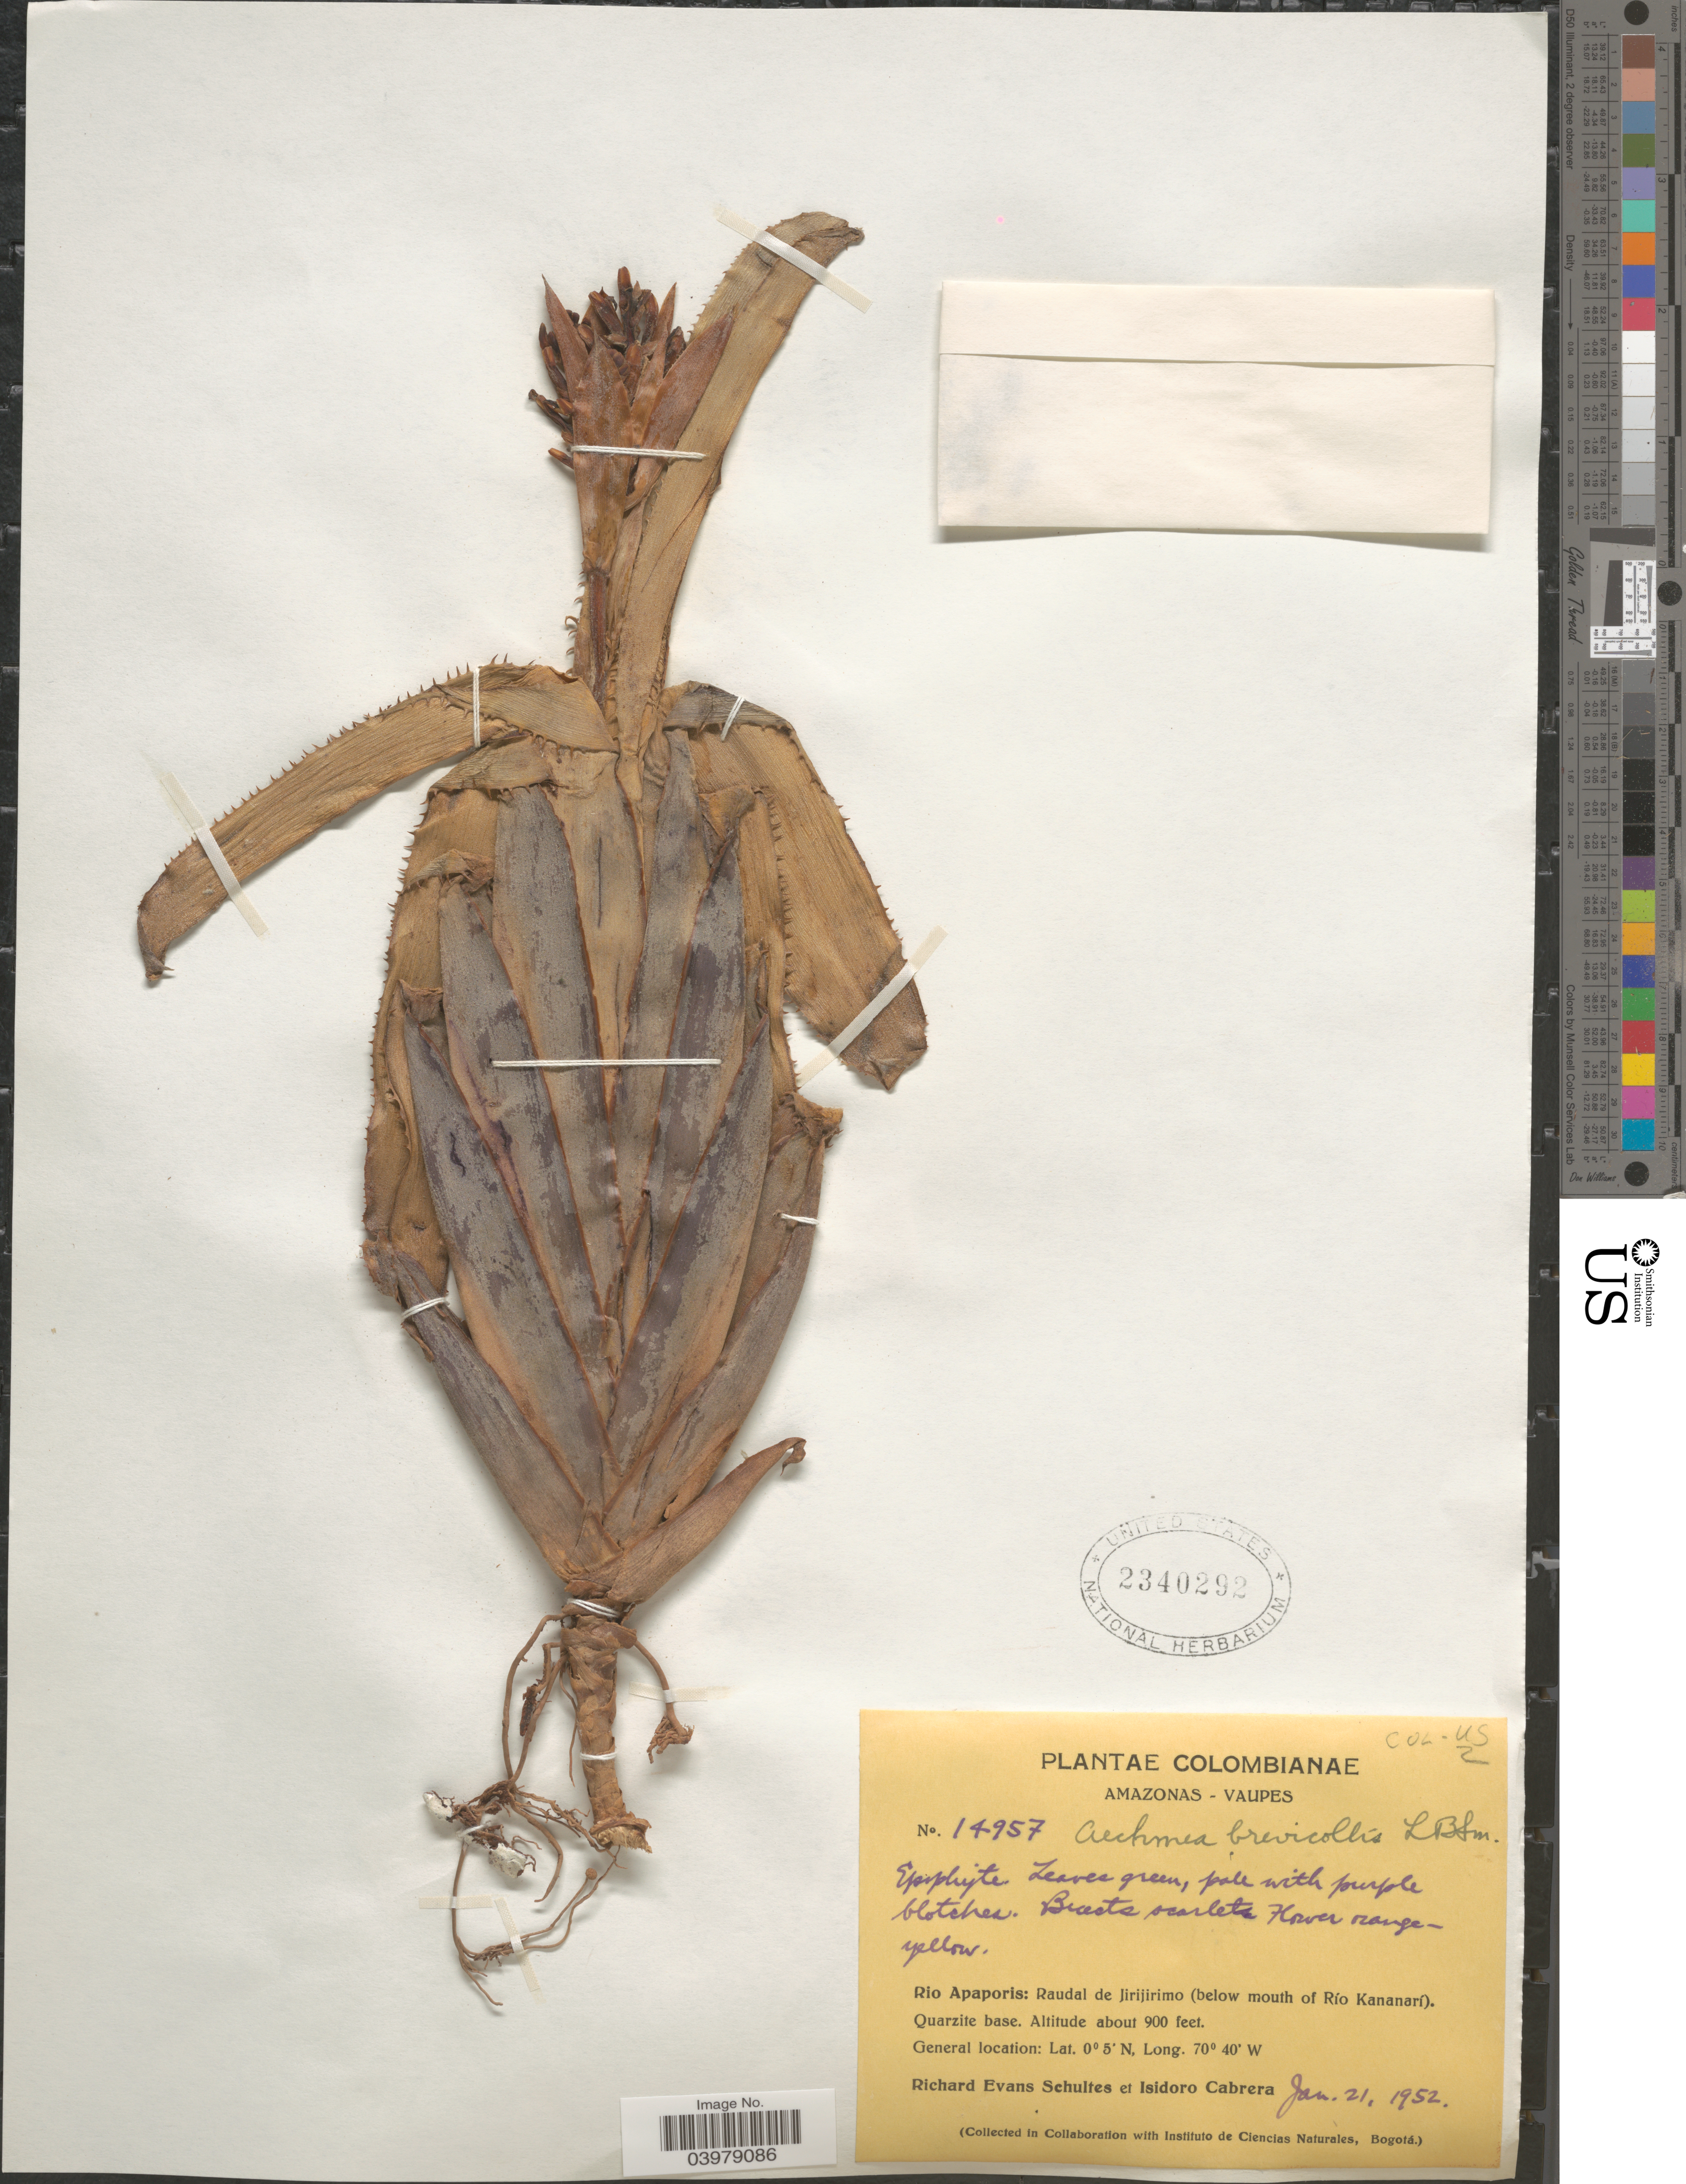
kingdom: Plantae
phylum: Tracheophyta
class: Liliopsida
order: Poales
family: Bromeliaceae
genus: Aechmea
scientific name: Aechmea brevicollis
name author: L.B. Sm.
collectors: R. E. Schultes & I. Cabrera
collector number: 14957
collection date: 1952-01-21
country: Colombia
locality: Amazonas - Vaupes. Rio Apaporis: Raudal de Jirijirimo (below mouth of Río Kananarí). Quarzite base.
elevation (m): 274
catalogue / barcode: US 2340292